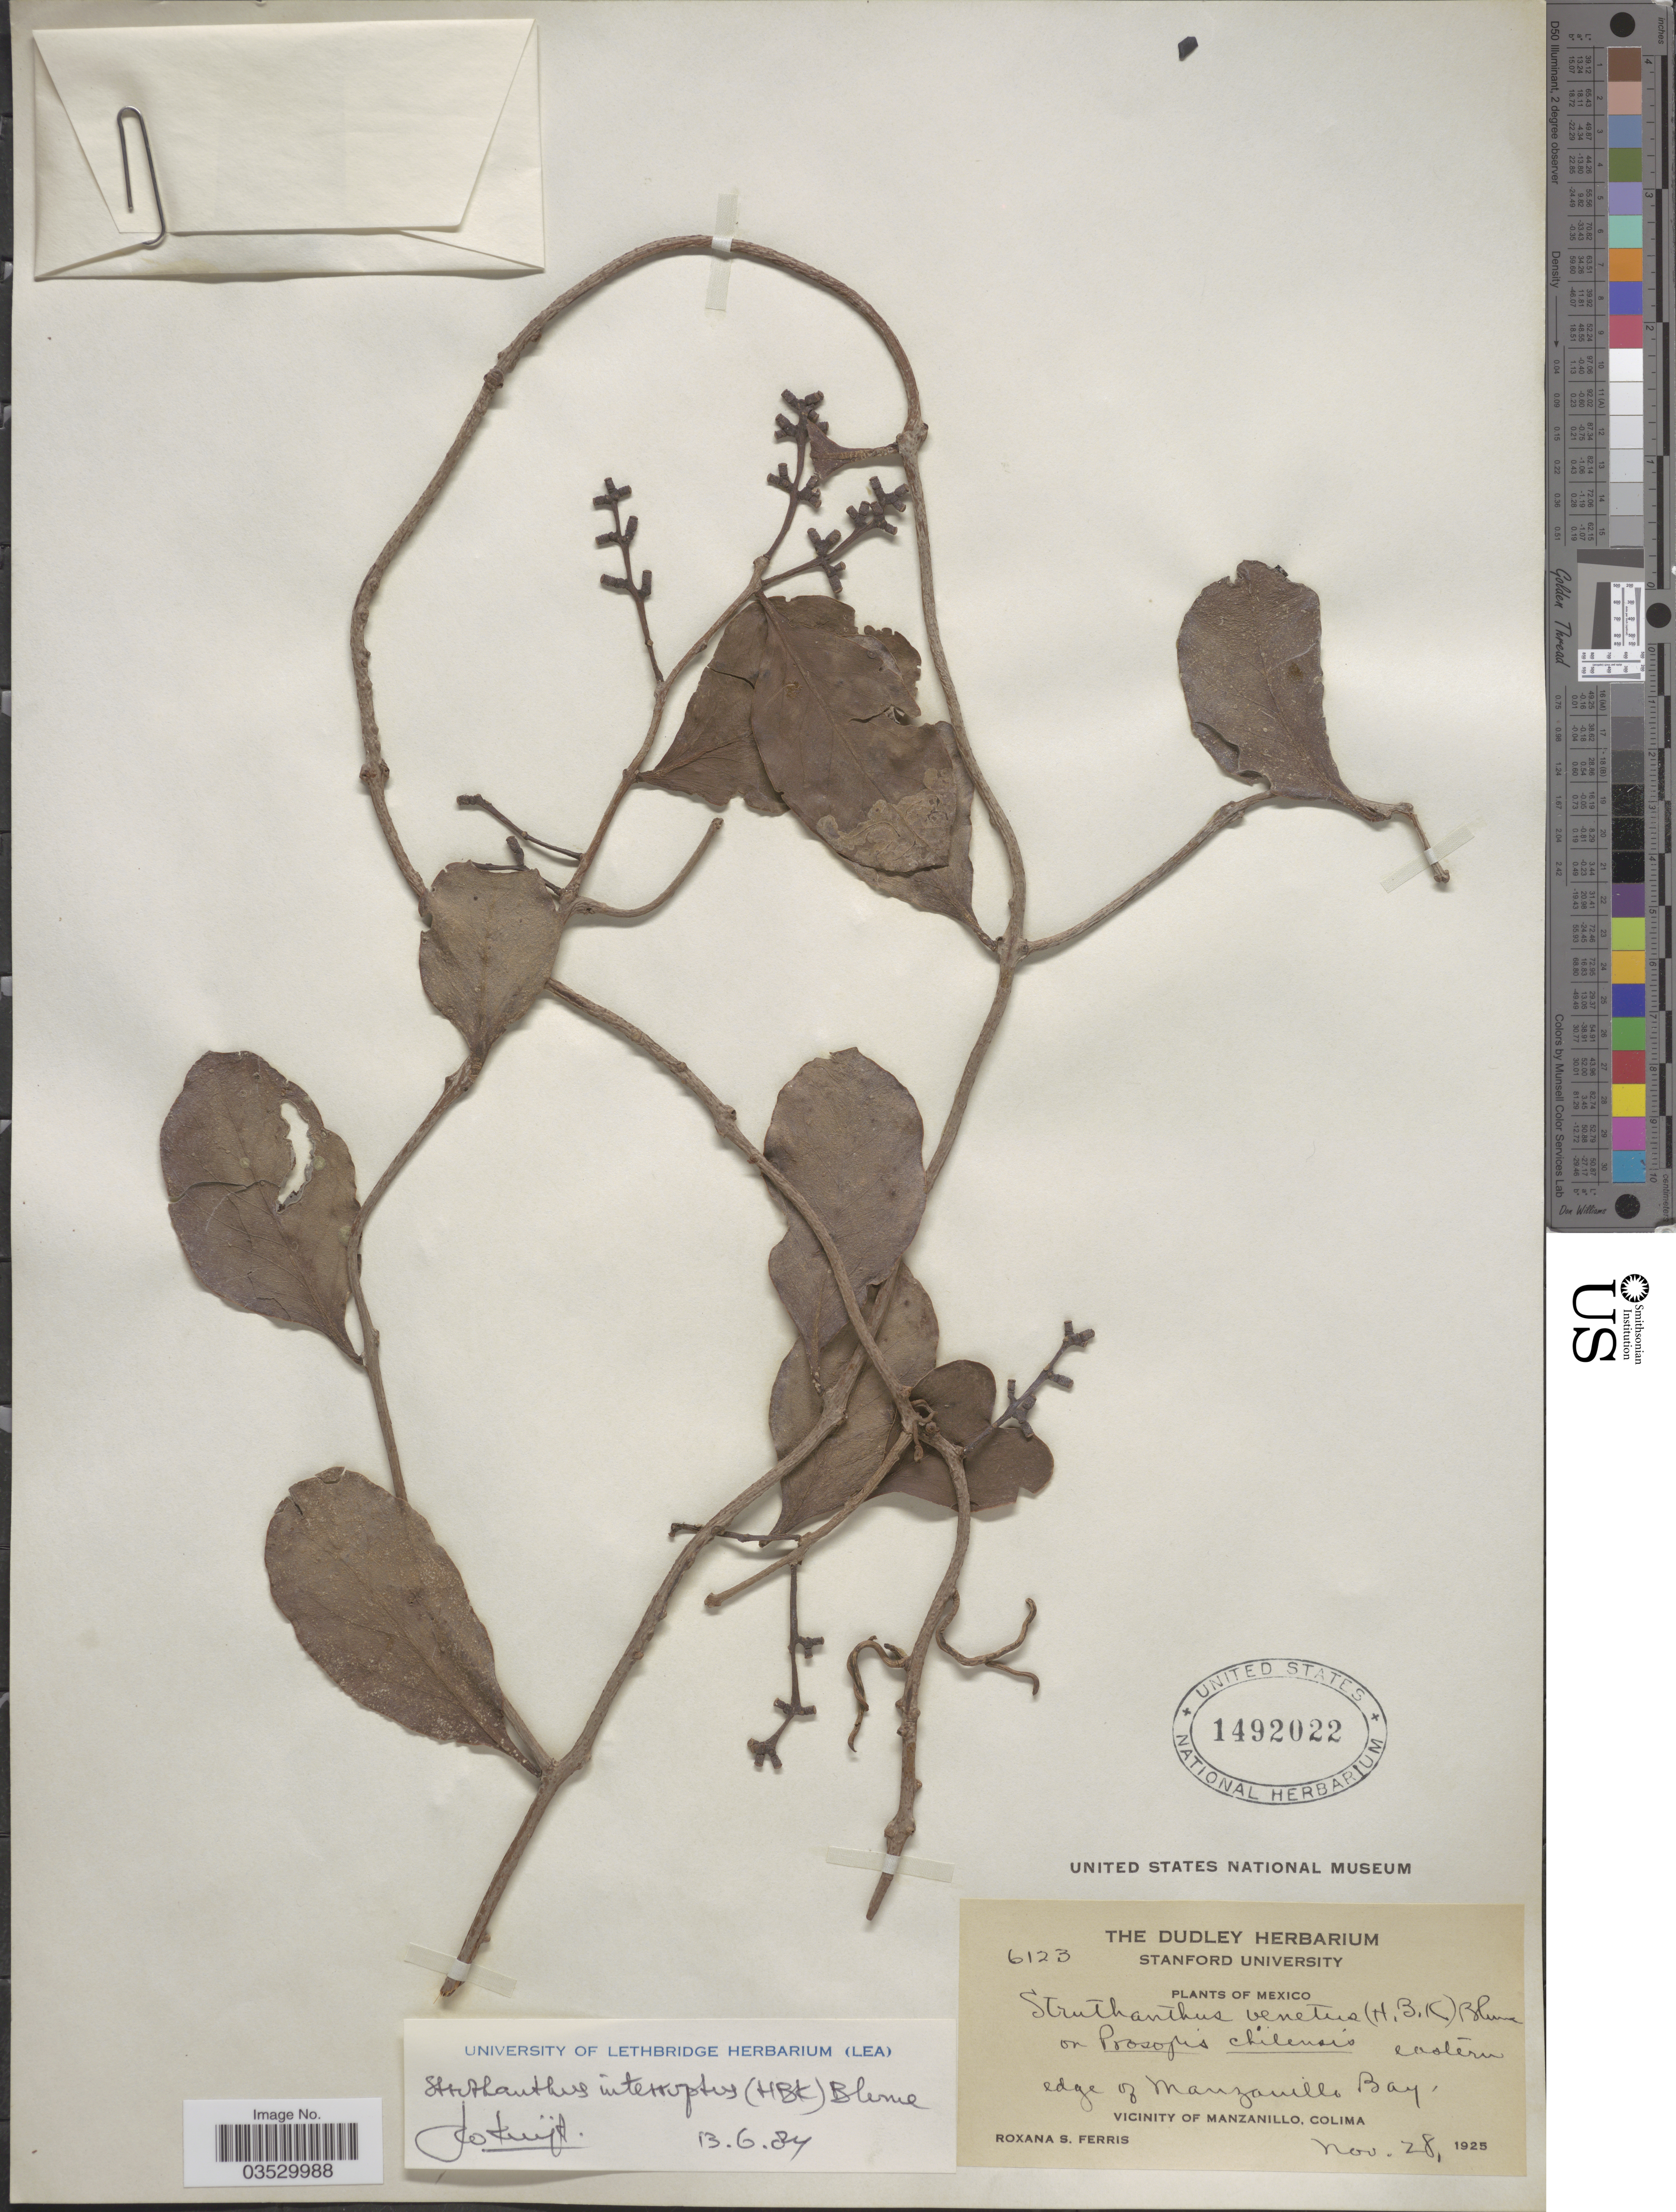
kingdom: Plantae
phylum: Tracheophyta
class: Magnoliopsida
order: Santalales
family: Loranthaceae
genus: Struthanthus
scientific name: Struthanthus interruptus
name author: (Kunth) G. Don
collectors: R. S. Ferris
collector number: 6123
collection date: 1925-11-28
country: Mexico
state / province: Colima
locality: Edge of Manzanilla Bay, Vicinity of Manzanillo.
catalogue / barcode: US 1492022